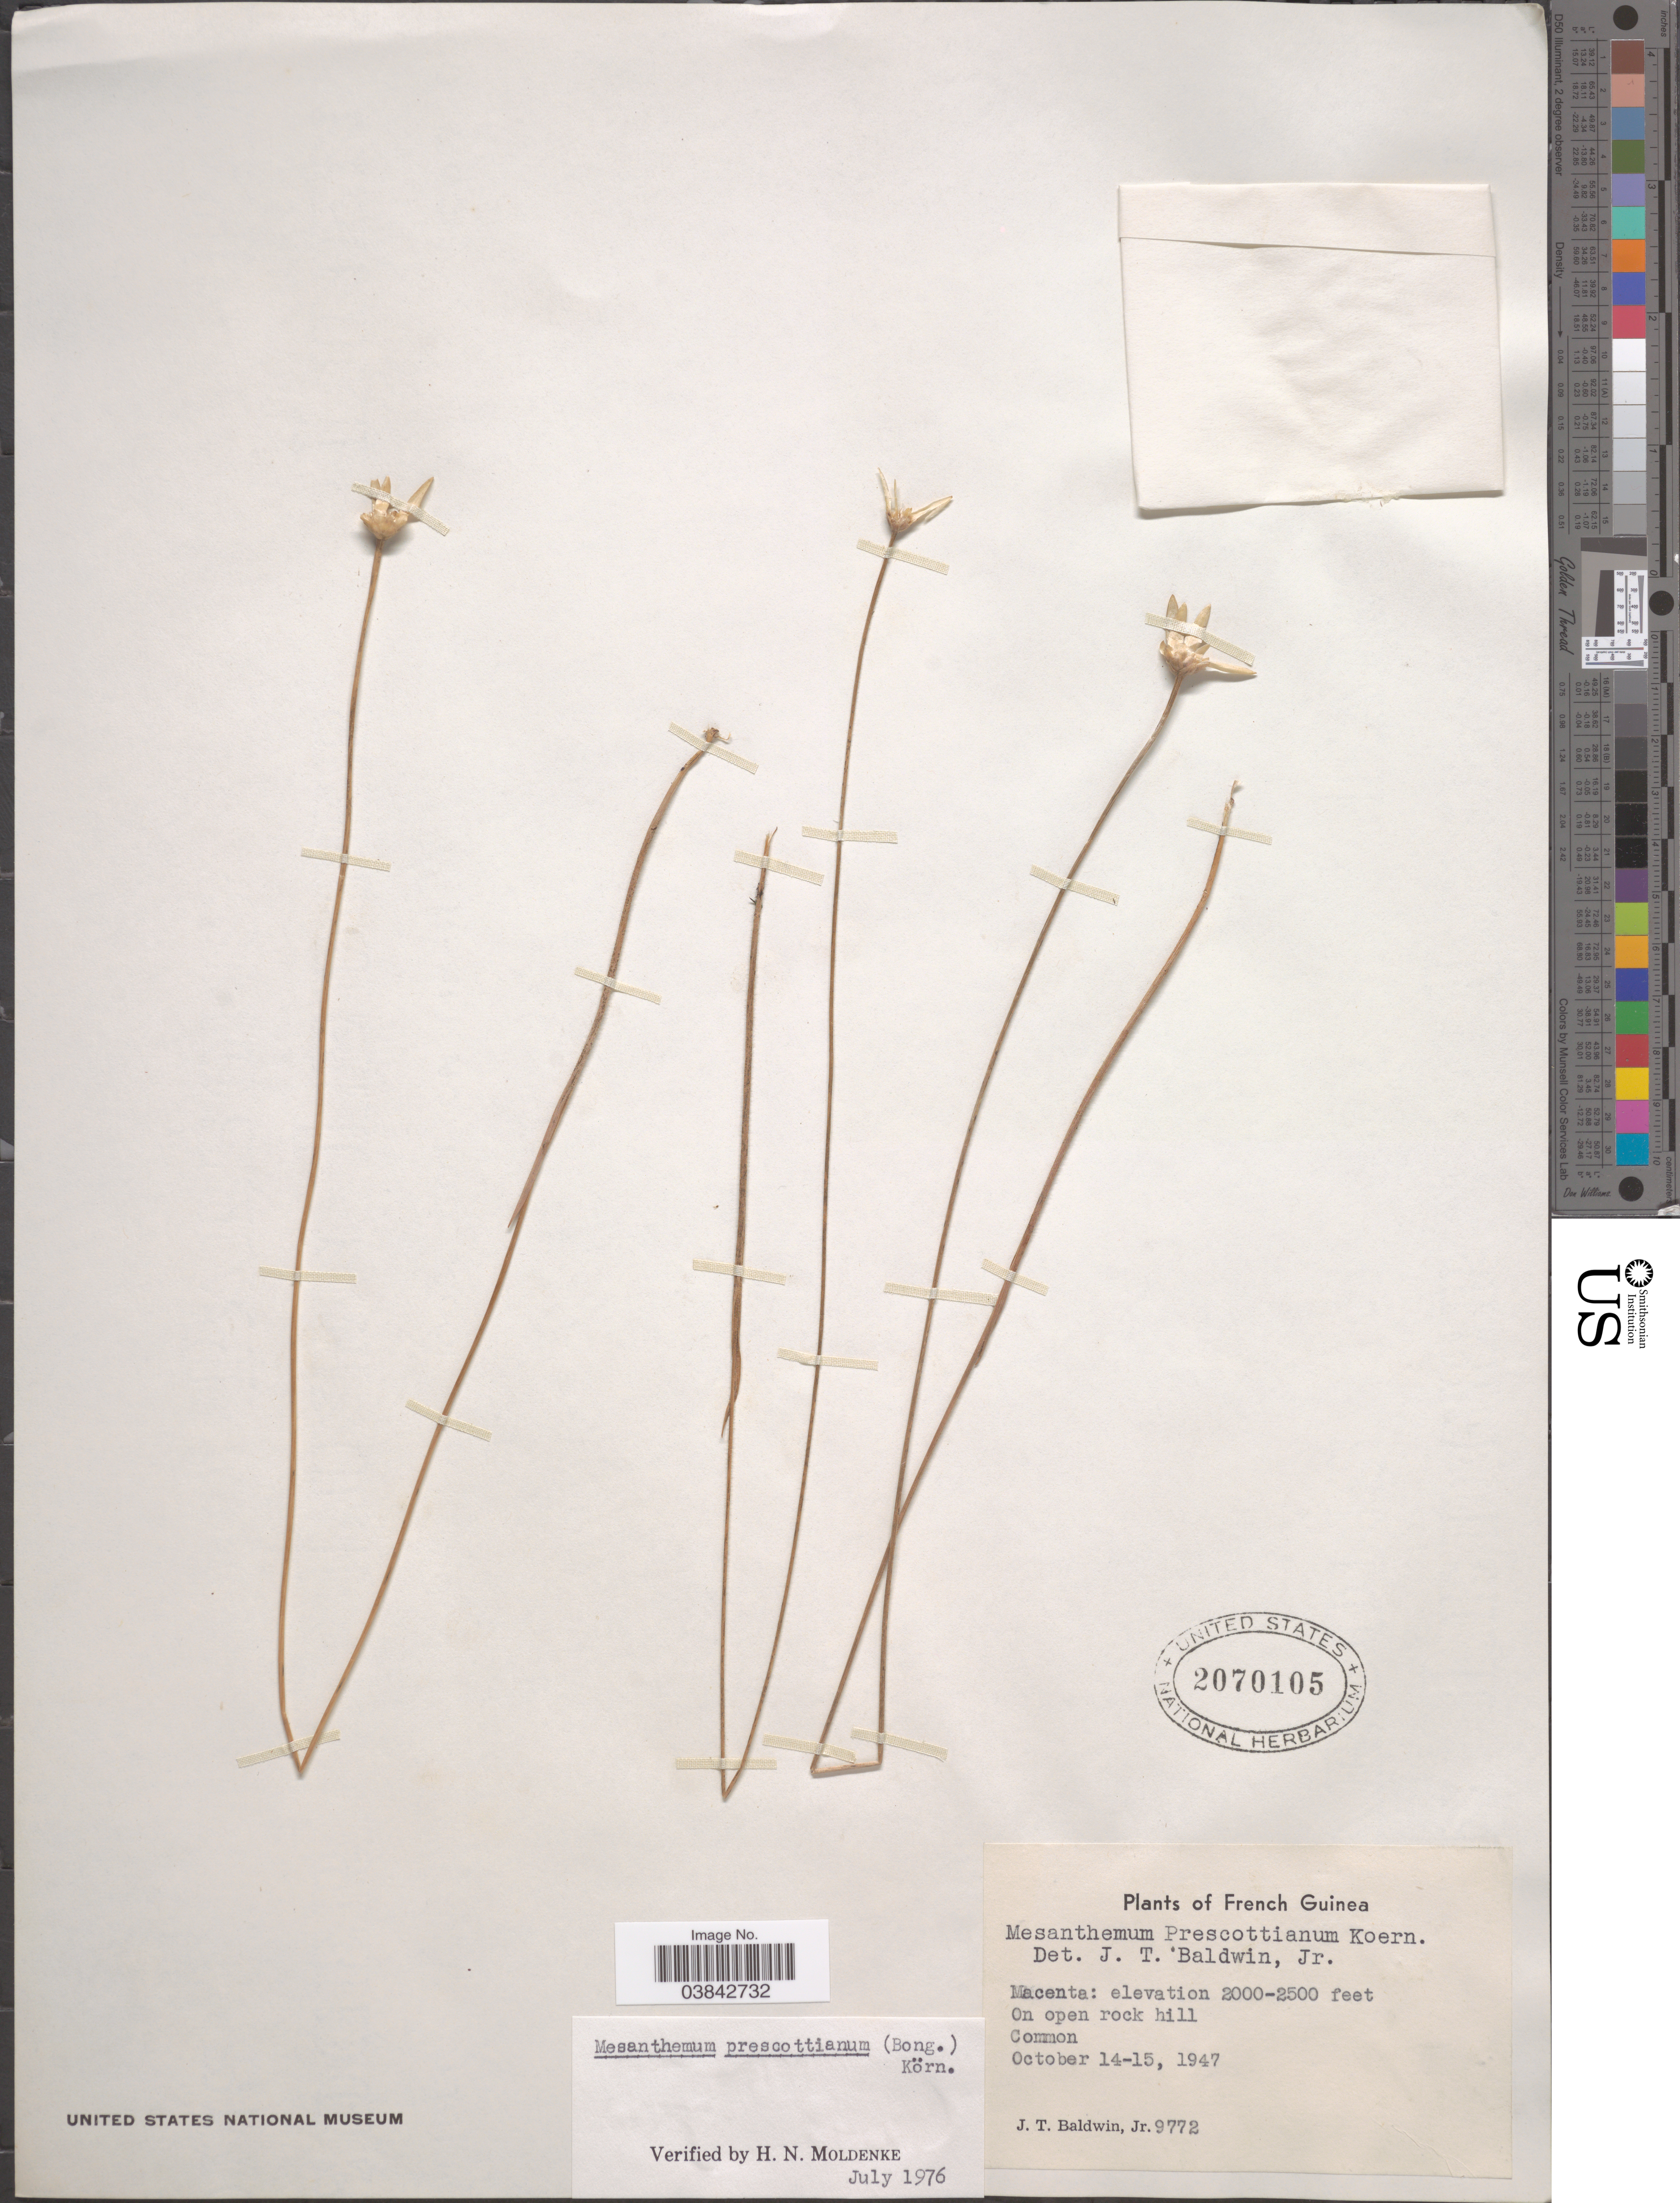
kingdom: Plantae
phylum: Tracheophyta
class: Liliopsida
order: Poales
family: Eriocaulaceae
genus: Mesanthemum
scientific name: Mesanthemum prescottianum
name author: (Bong.) Körn.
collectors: J. T. Baldwin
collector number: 9772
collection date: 1947-10-14/1947-10-15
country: Guinea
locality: French Guinea. Macenta.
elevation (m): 610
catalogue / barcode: US 2070105